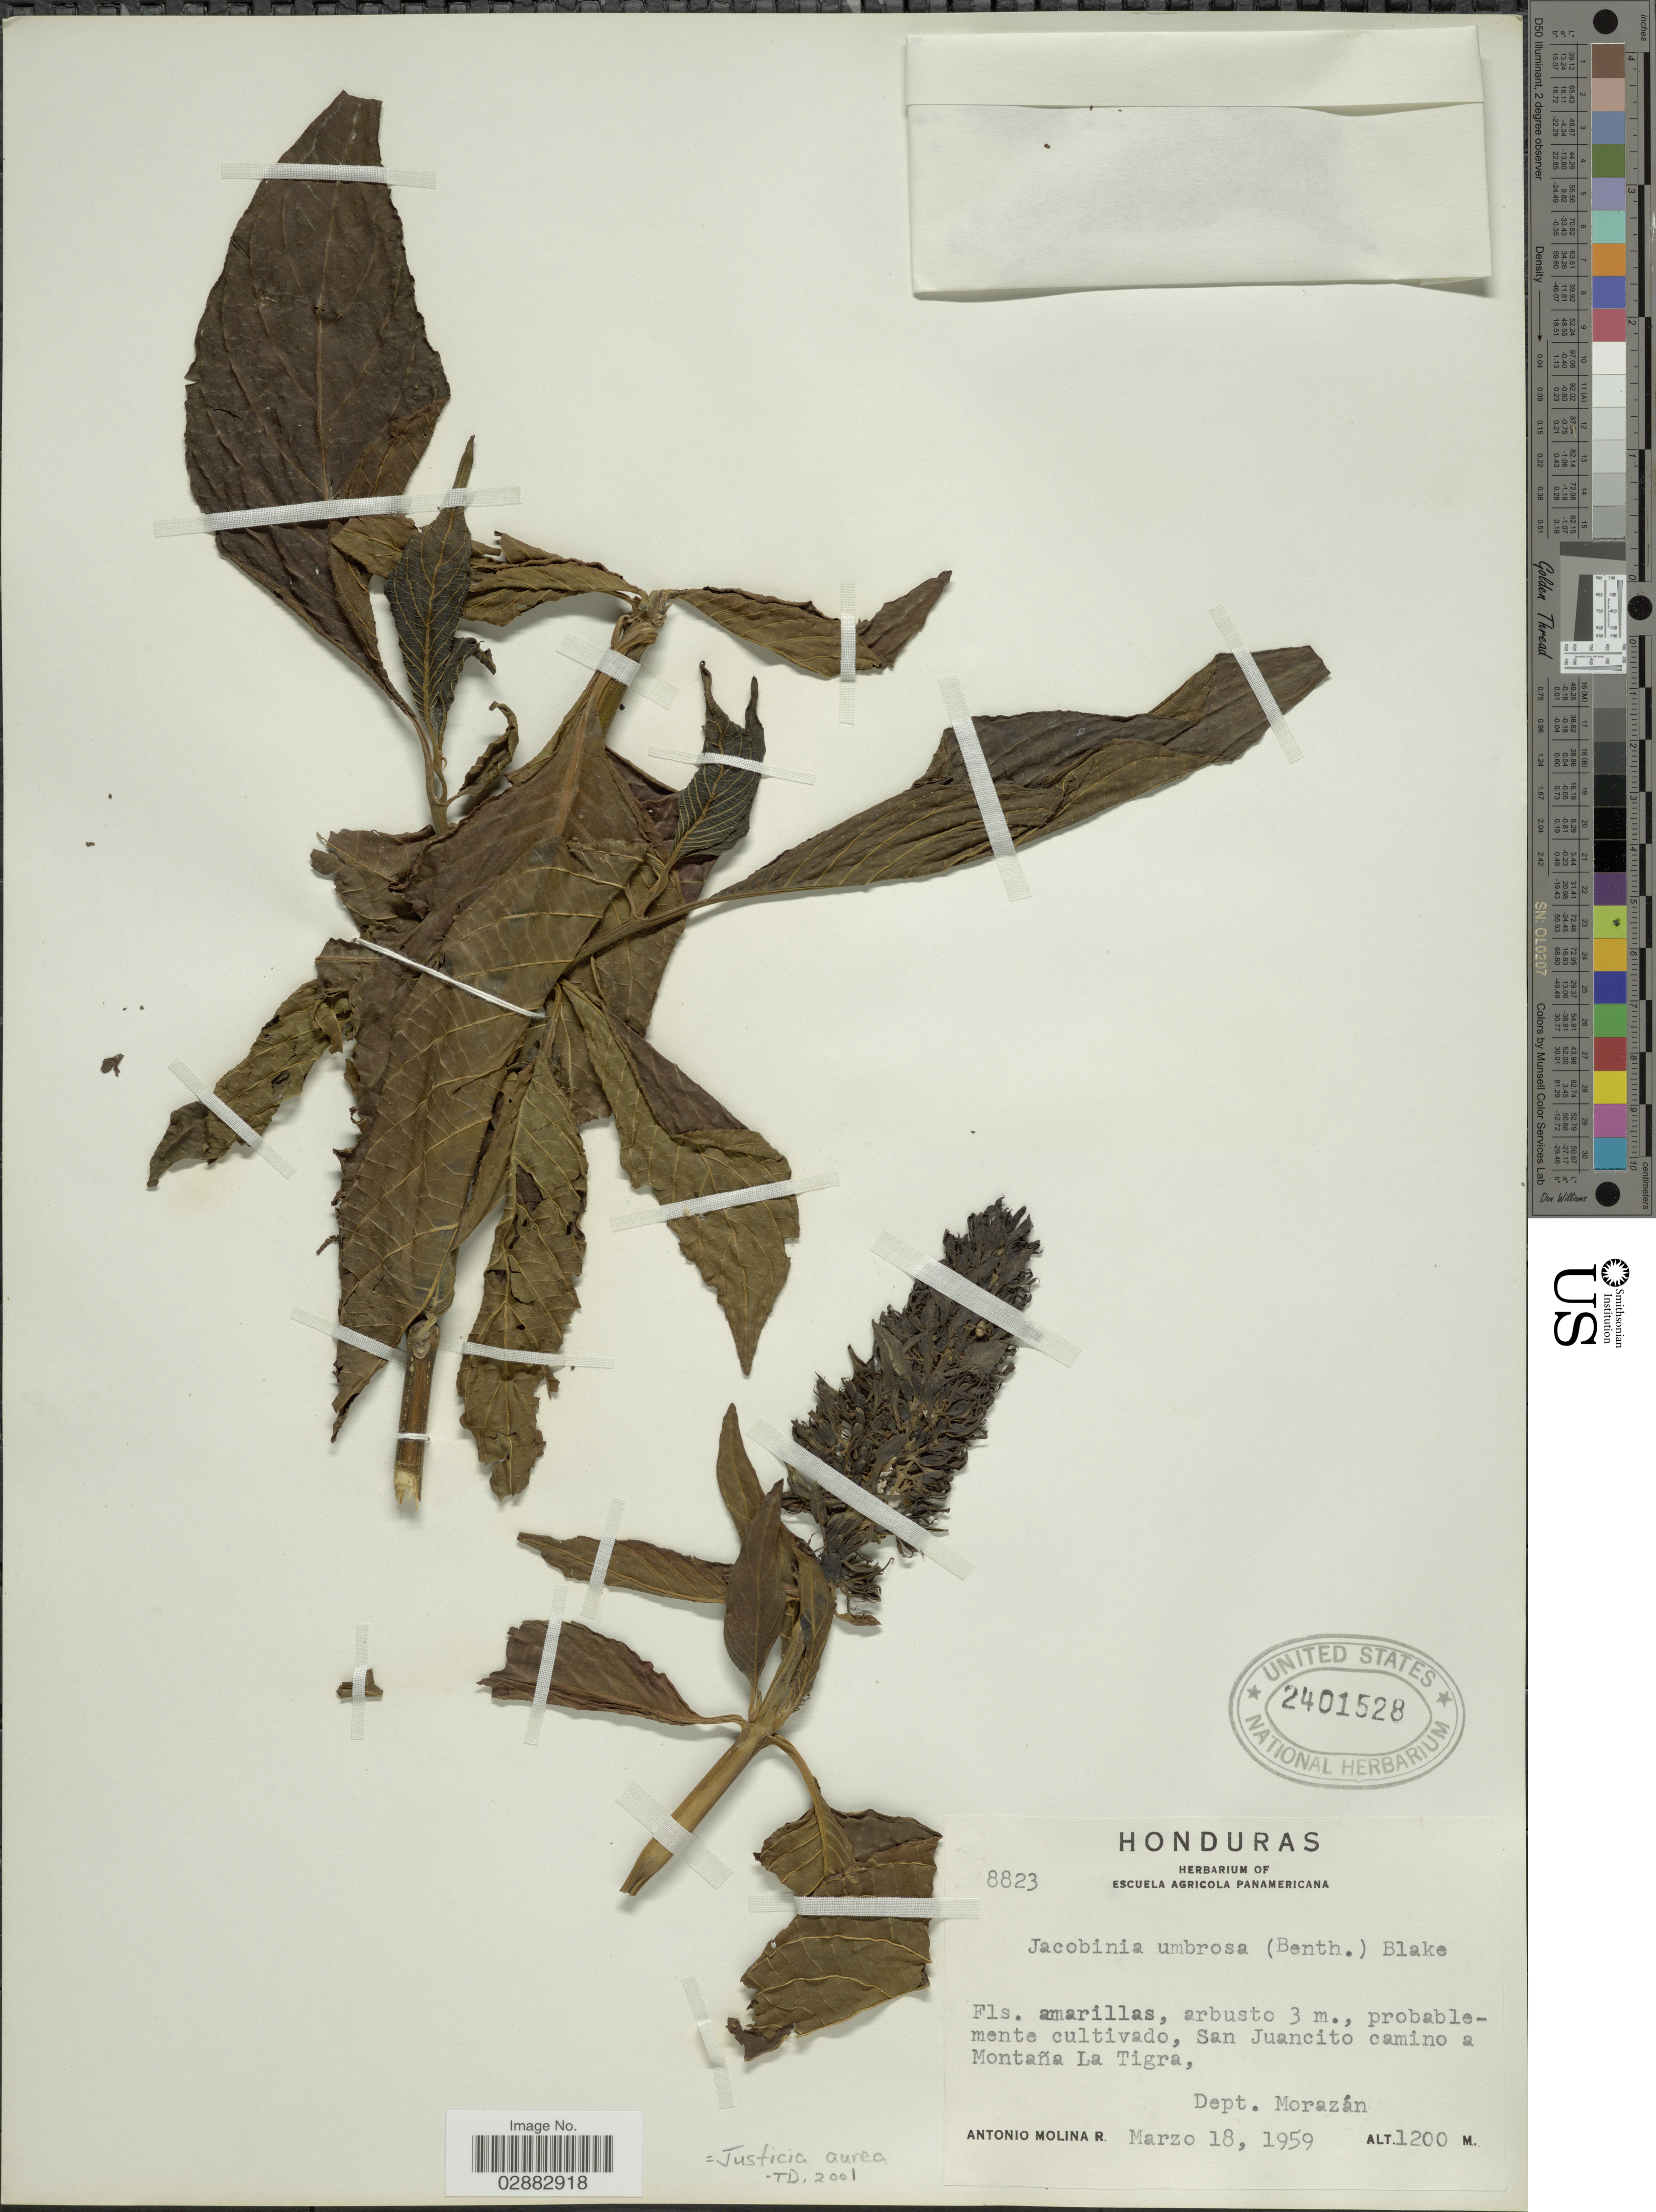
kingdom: Plantae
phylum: Tracheophyta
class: Magnoliopsida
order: Lamiales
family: Acanthaceae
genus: Jacobinia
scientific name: Jacobinia umbrosa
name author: (Benth.) S.F. Blake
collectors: A. Molina R.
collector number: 8823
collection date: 1959-03-18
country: Honduras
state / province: Fco. Morazán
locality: San Juancito camino a Montaña La Tigra, Dept. Morazán.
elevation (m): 1200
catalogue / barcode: US 2401528